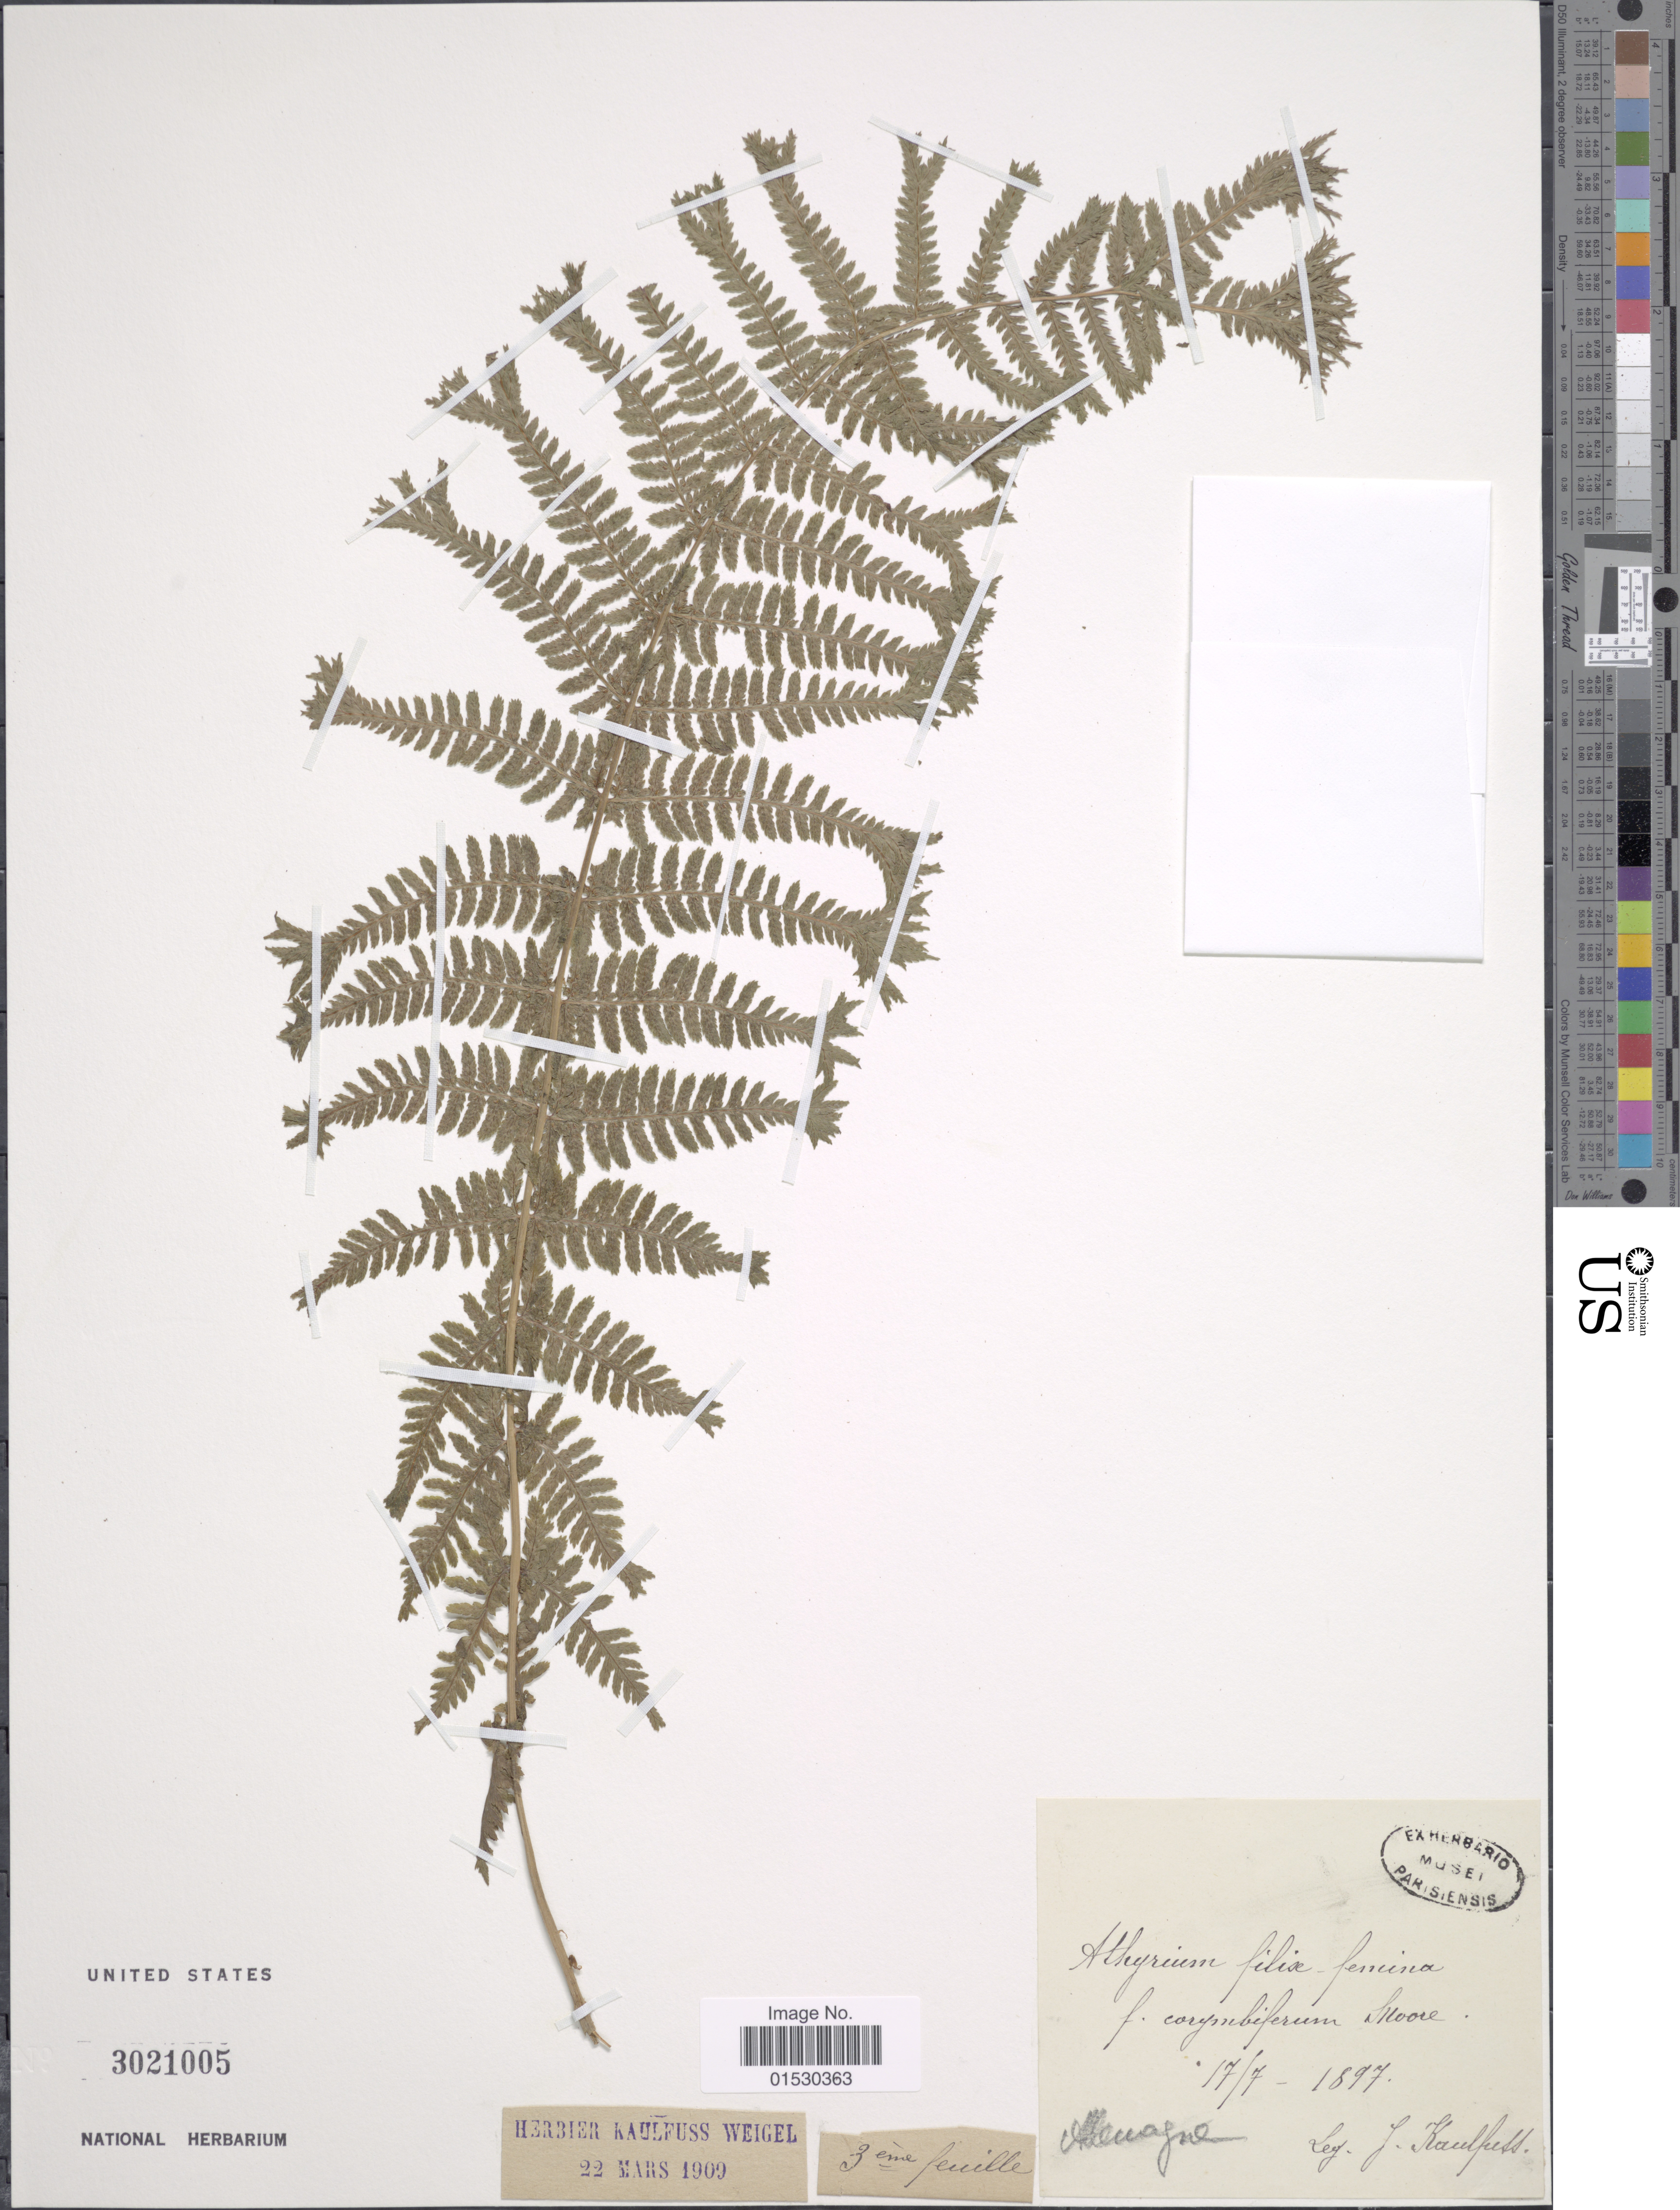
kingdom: Plantae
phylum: Tracheophyta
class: Polypodiopsida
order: Polypodiales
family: Athyriaceae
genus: Athyrium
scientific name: Athyrium filix-femina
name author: (L.) Roth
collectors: J. S. Kaulfuss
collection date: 1897-07-17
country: Germany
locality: Allemagne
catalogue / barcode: US 3021005